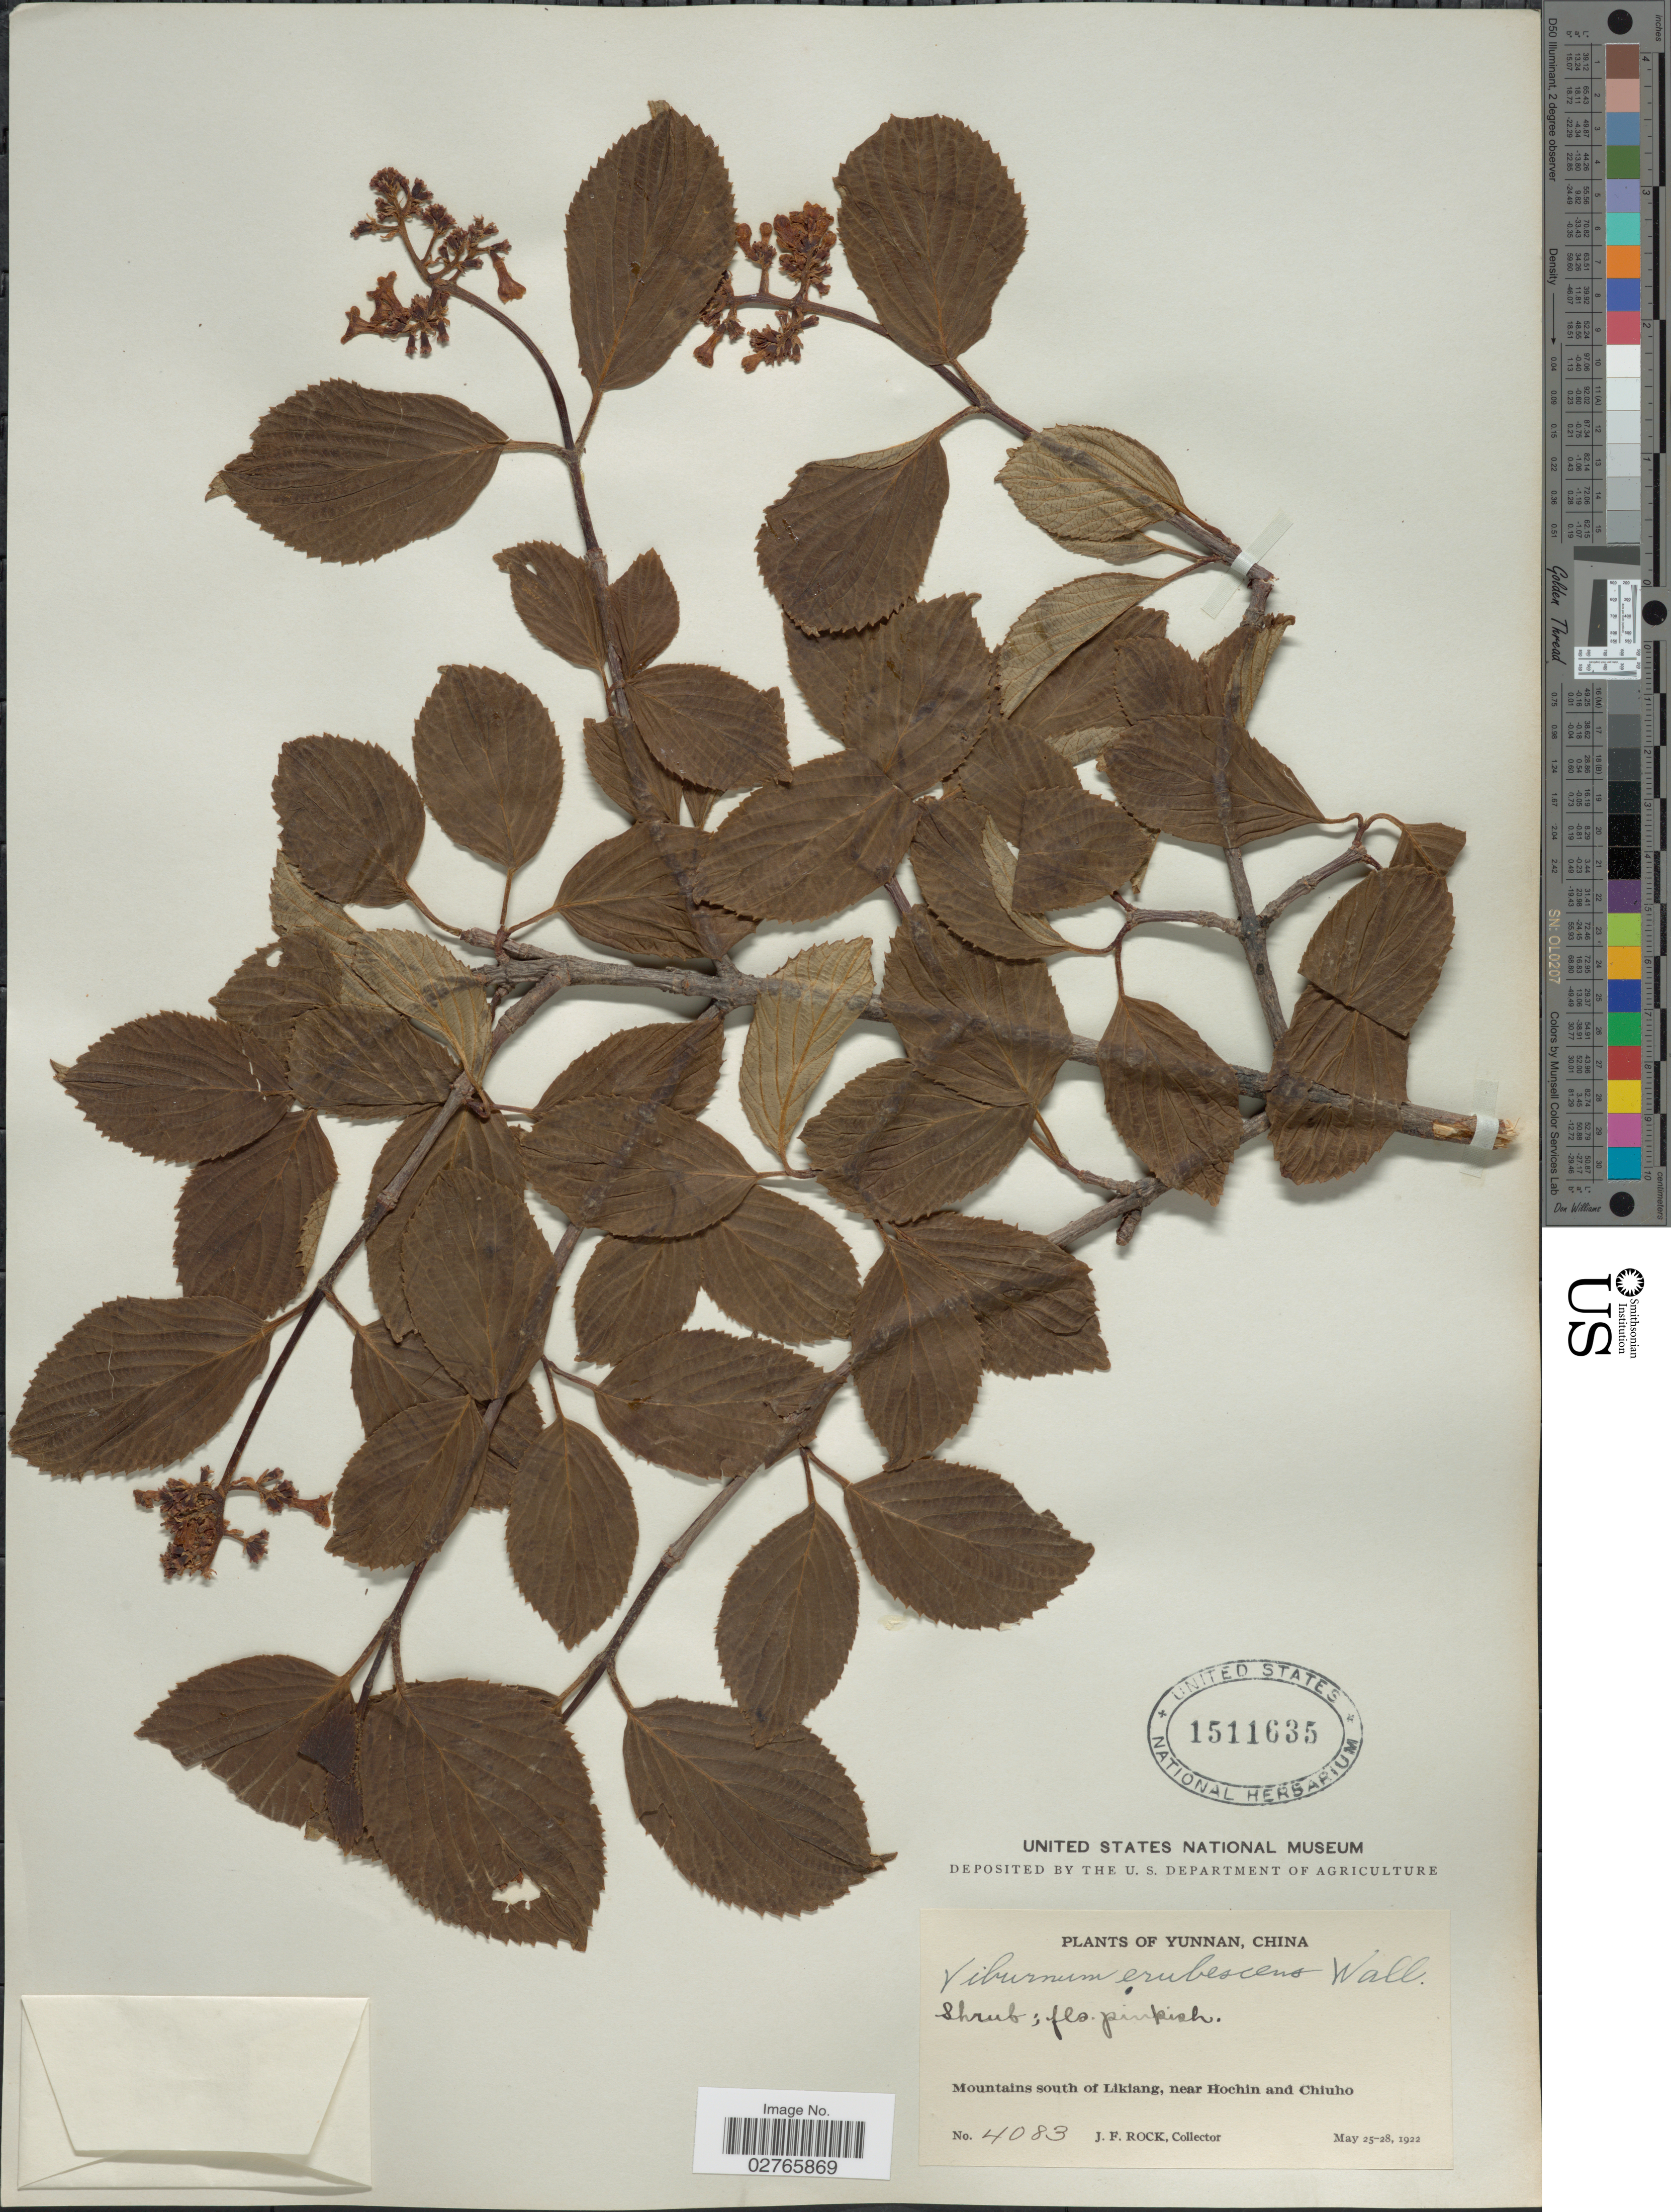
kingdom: Plantae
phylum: Tracheophyta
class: Magnoliopsida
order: Dipsacales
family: Viburnaceae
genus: Viburnum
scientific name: Viburnum erubescens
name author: Wall.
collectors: J. Rock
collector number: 4083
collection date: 1922-05-25/1922-05-28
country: China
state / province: Yunnan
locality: Mountains south of Likiang, near Hochin and Chiuho.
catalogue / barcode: US 1511635